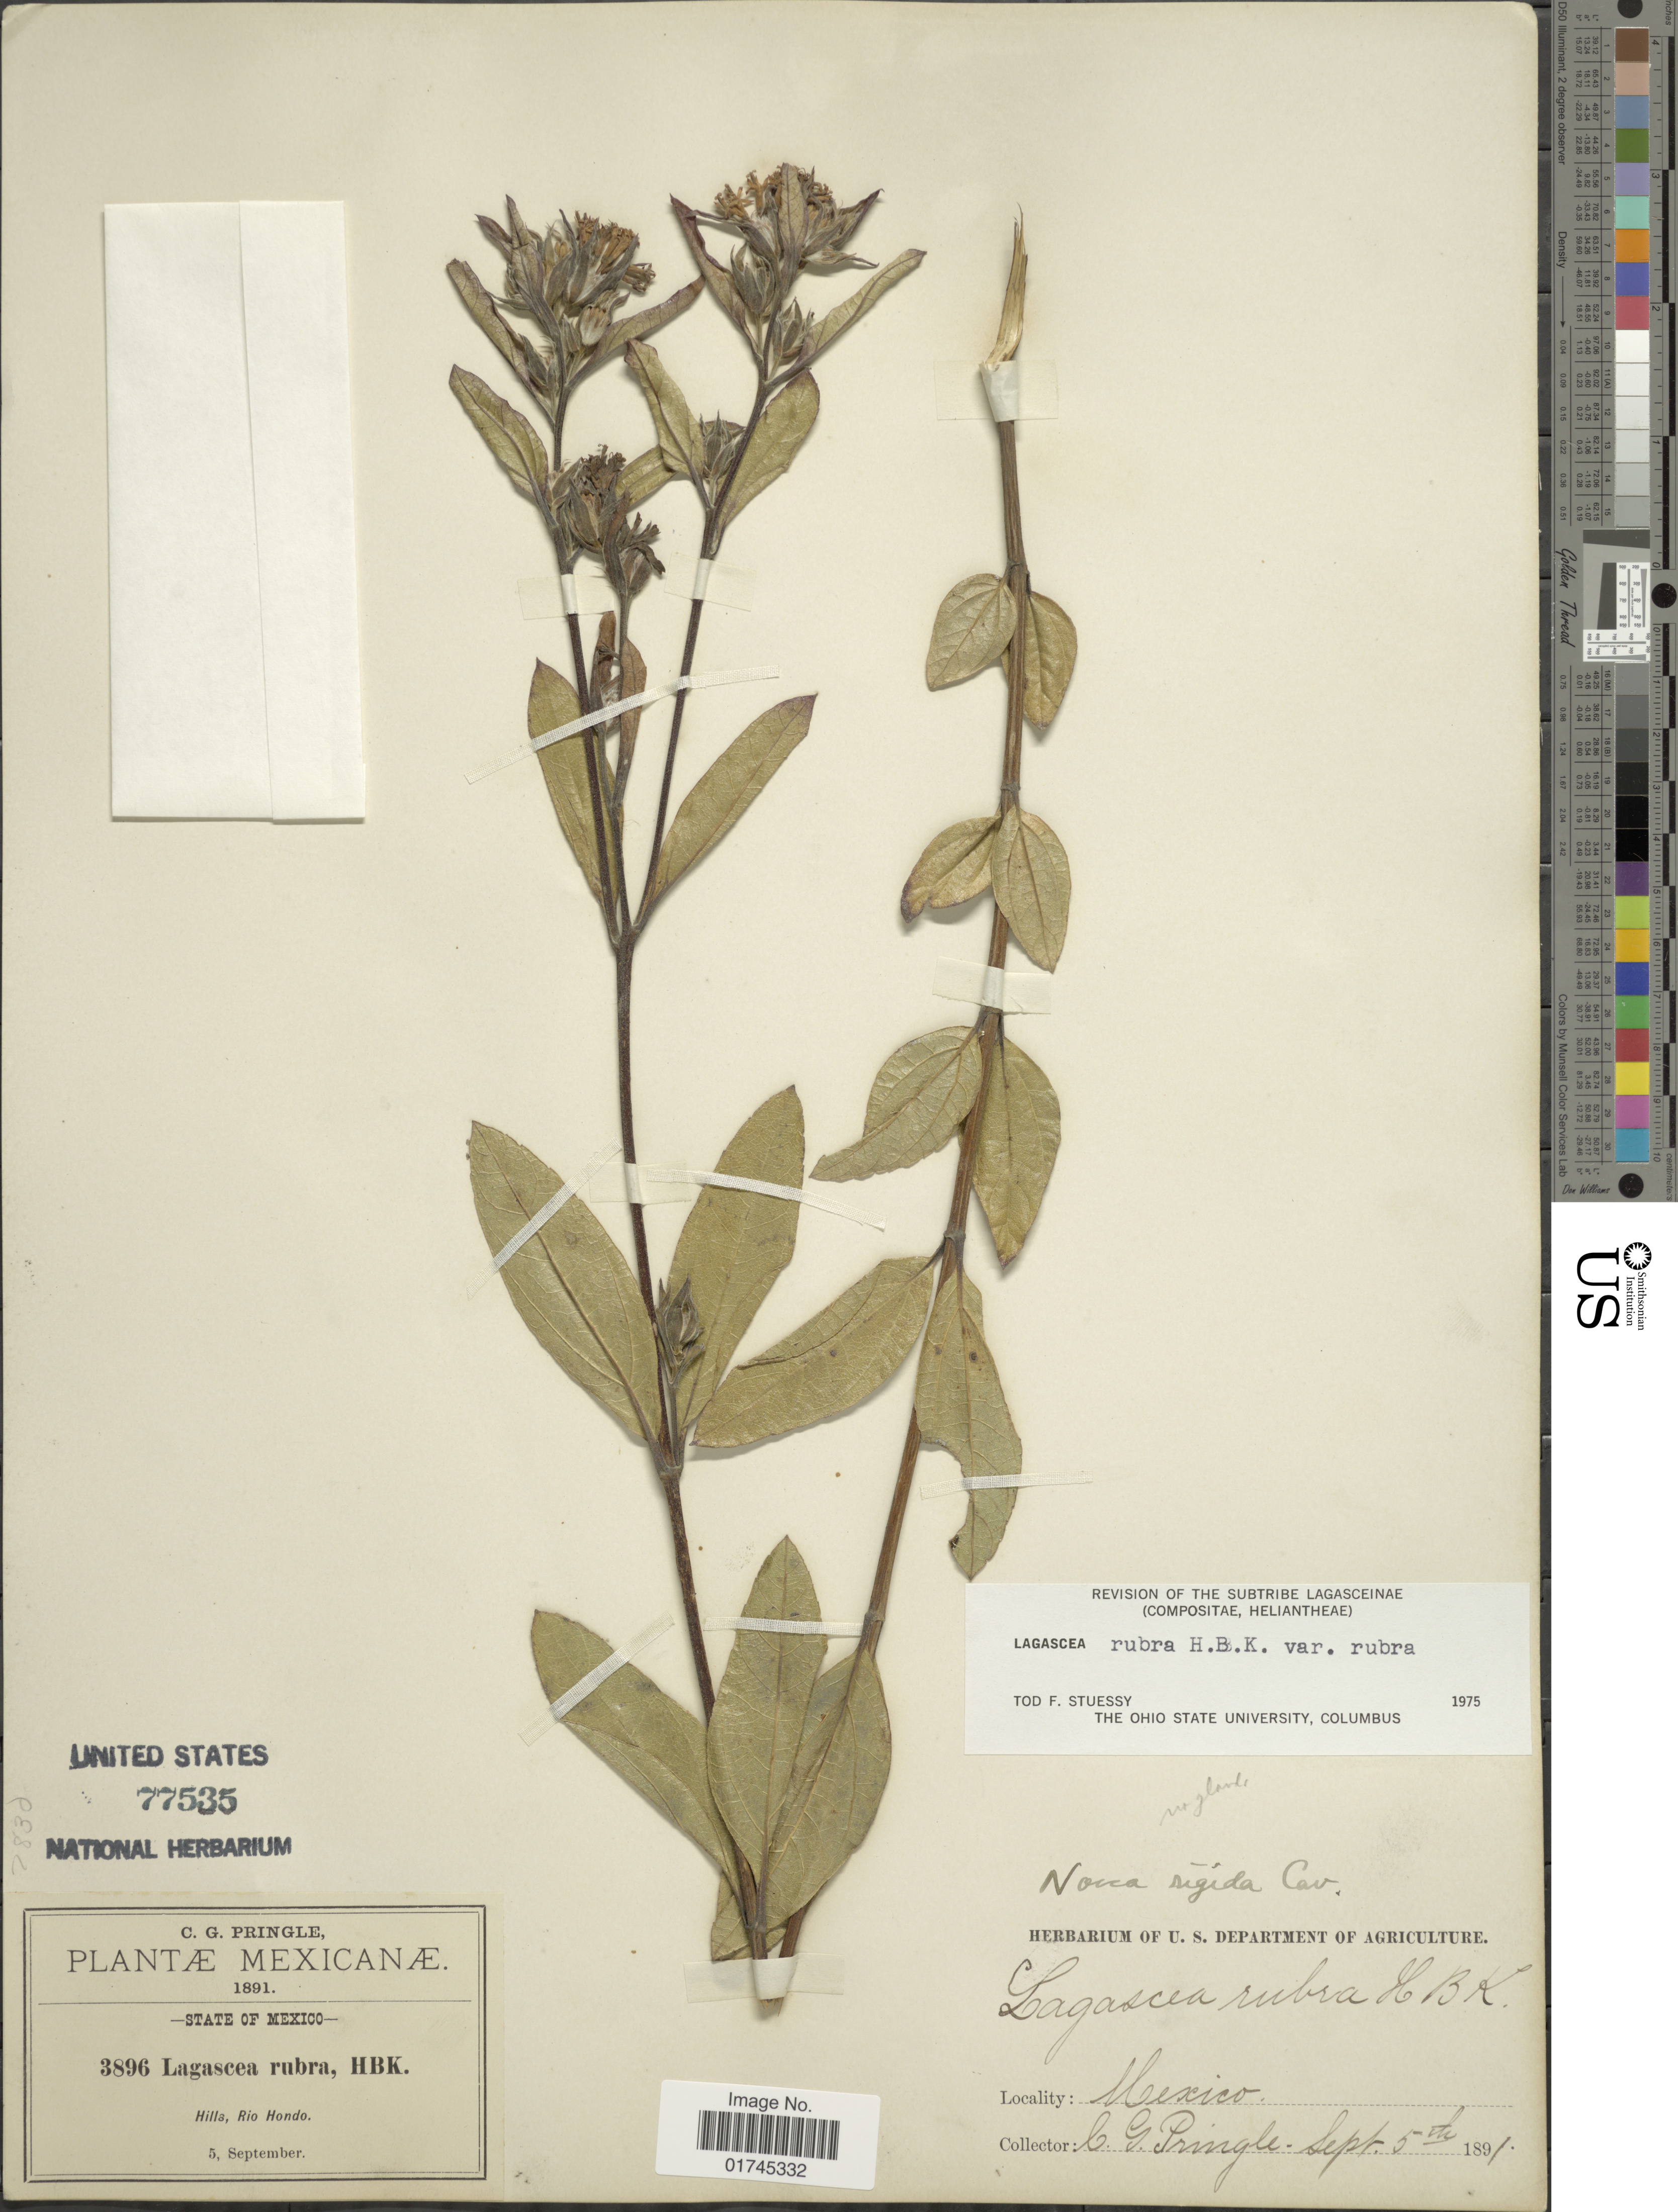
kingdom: Plantae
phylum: Tracheophyta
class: Magnoliopsida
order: Asterales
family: Asteraceae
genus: Lagascea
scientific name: Lagascea rigida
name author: Cav.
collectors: C. G. Pringle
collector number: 3896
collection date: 1891-09-05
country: Mexico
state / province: México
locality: Hills, Rio Hondo.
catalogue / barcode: US 77535